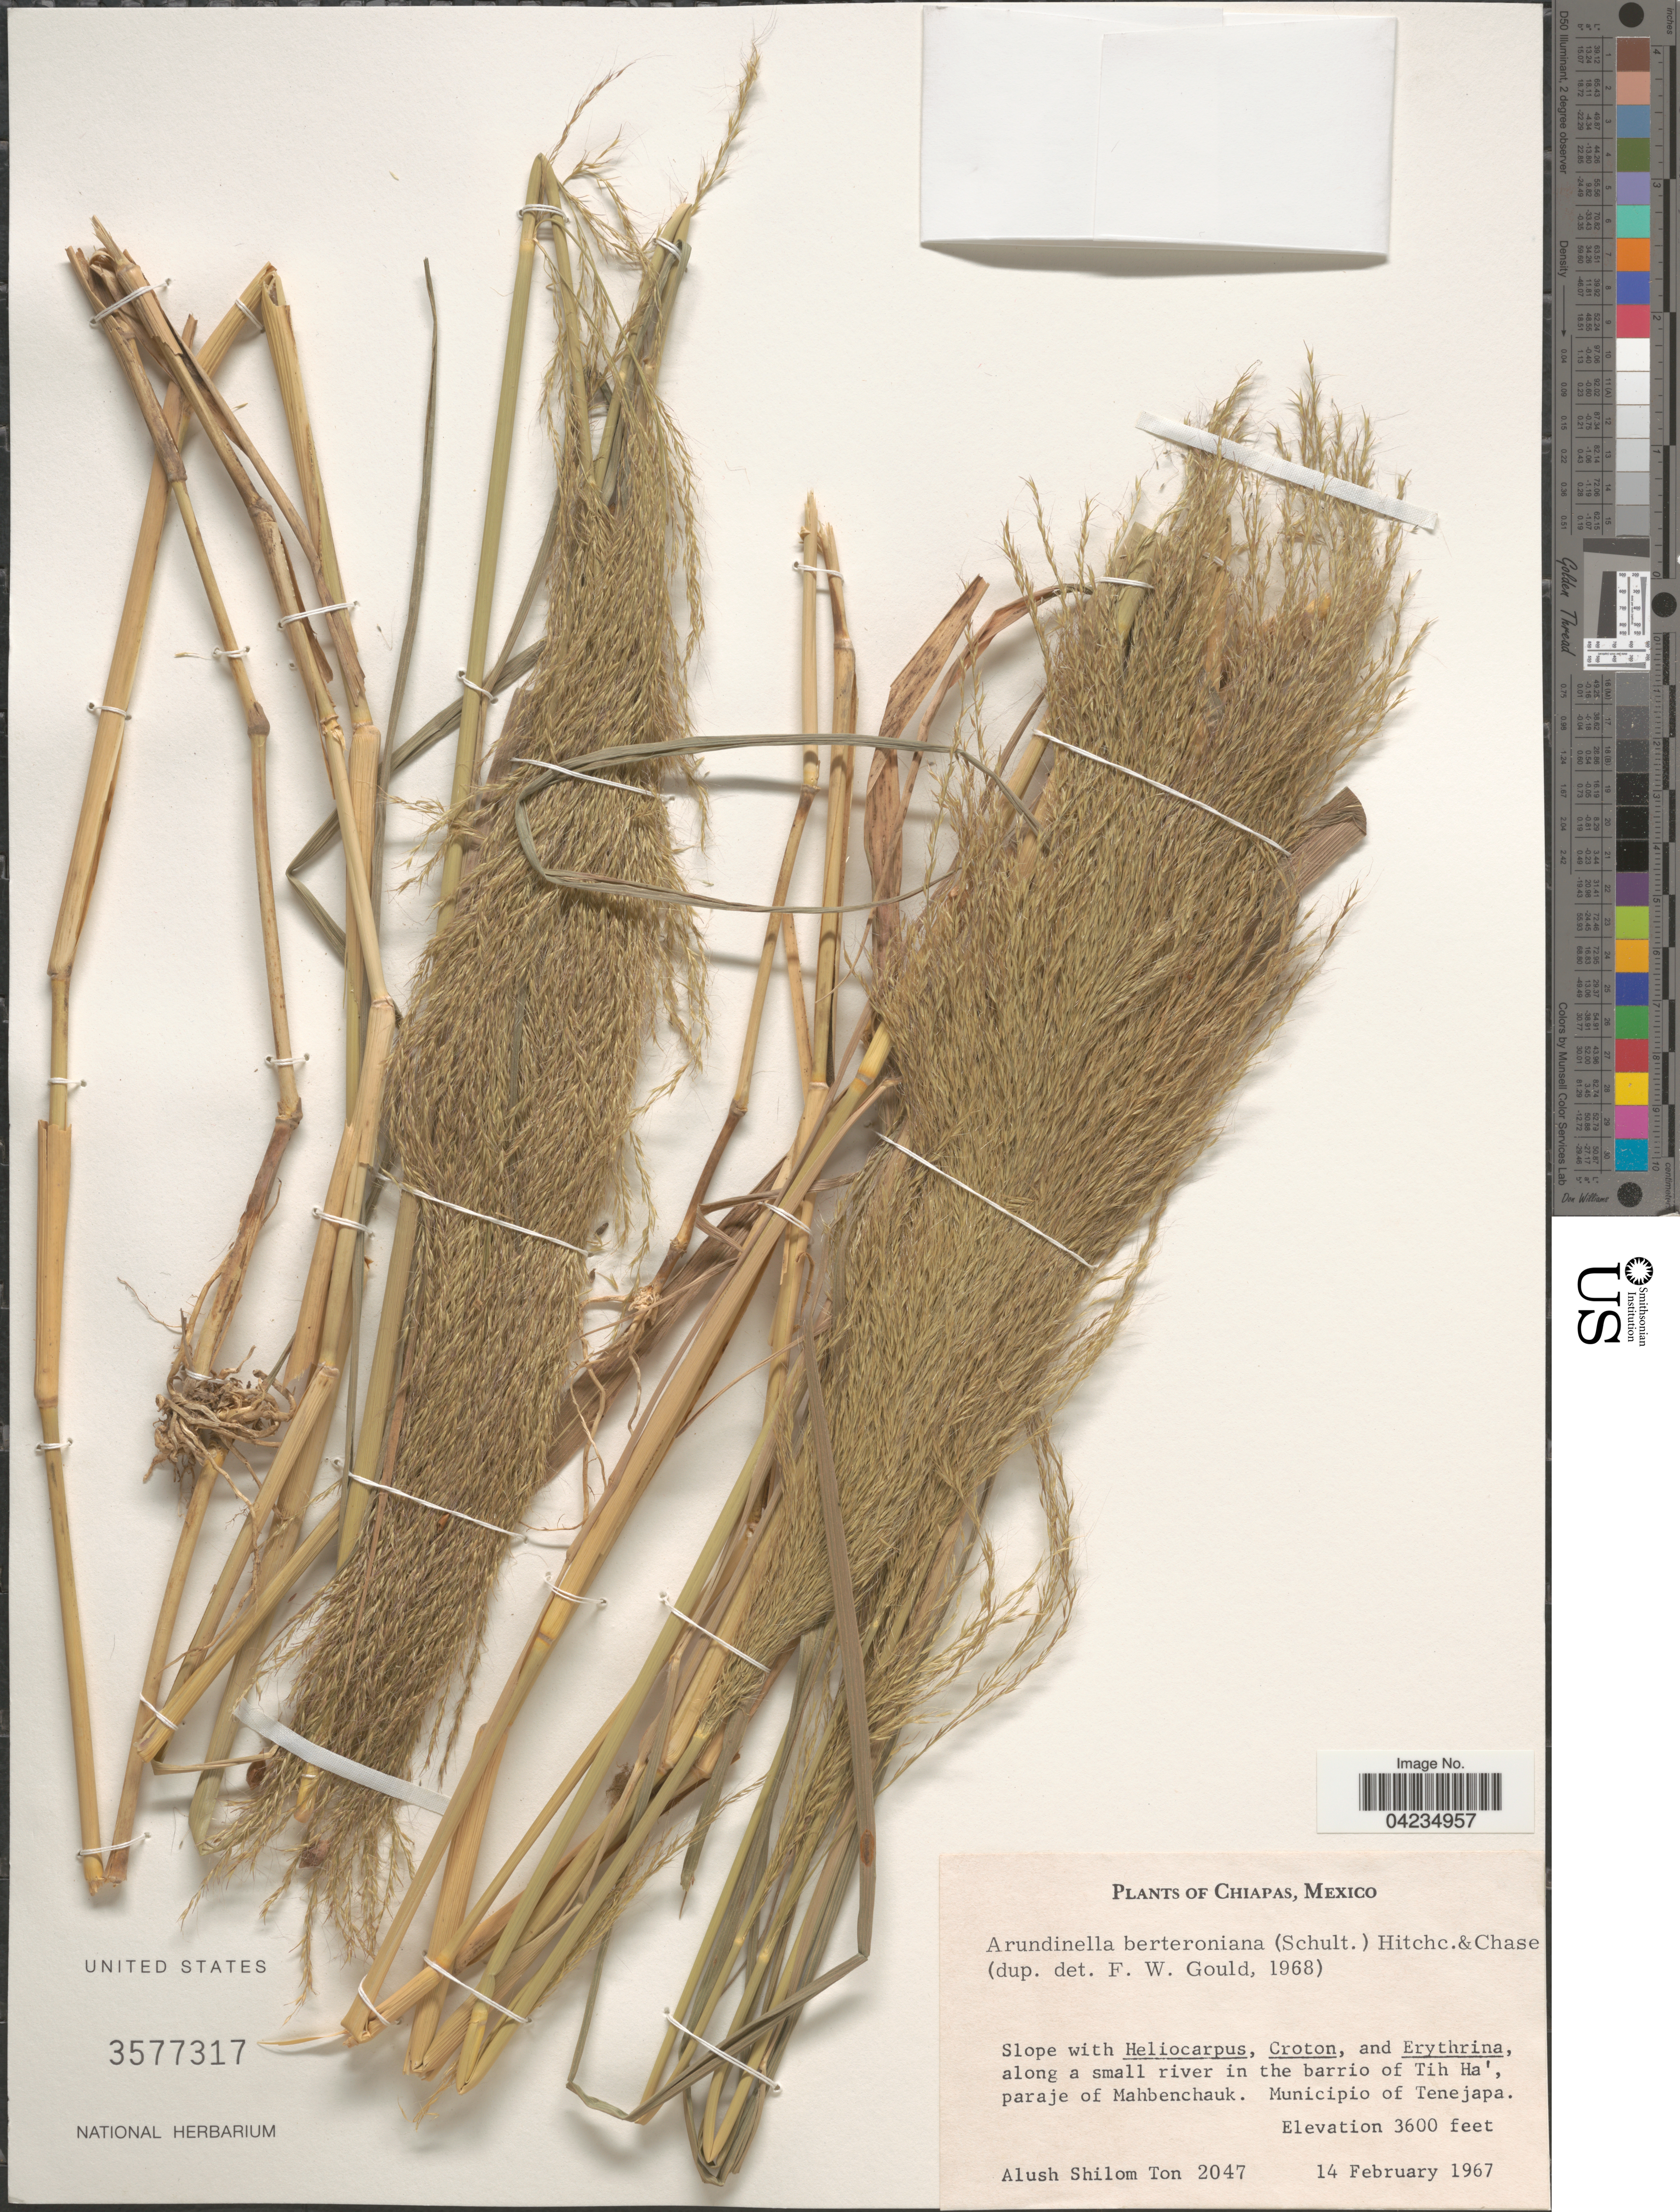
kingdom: Plantae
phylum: Tracheophyta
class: Liliopsida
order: Poales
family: Poaceae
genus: Arundinella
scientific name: Arundinella berteroniana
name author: (Schult.) Hitchc. & Chase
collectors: A. S. Ton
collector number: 2047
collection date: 1967-02-14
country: Mexico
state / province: Chiapas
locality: Along a small river in the barrio of Tih Ha', paraje of Mahbenchauk. Municipio of Tenejapa.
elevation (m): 1097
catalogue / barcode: US 3577317